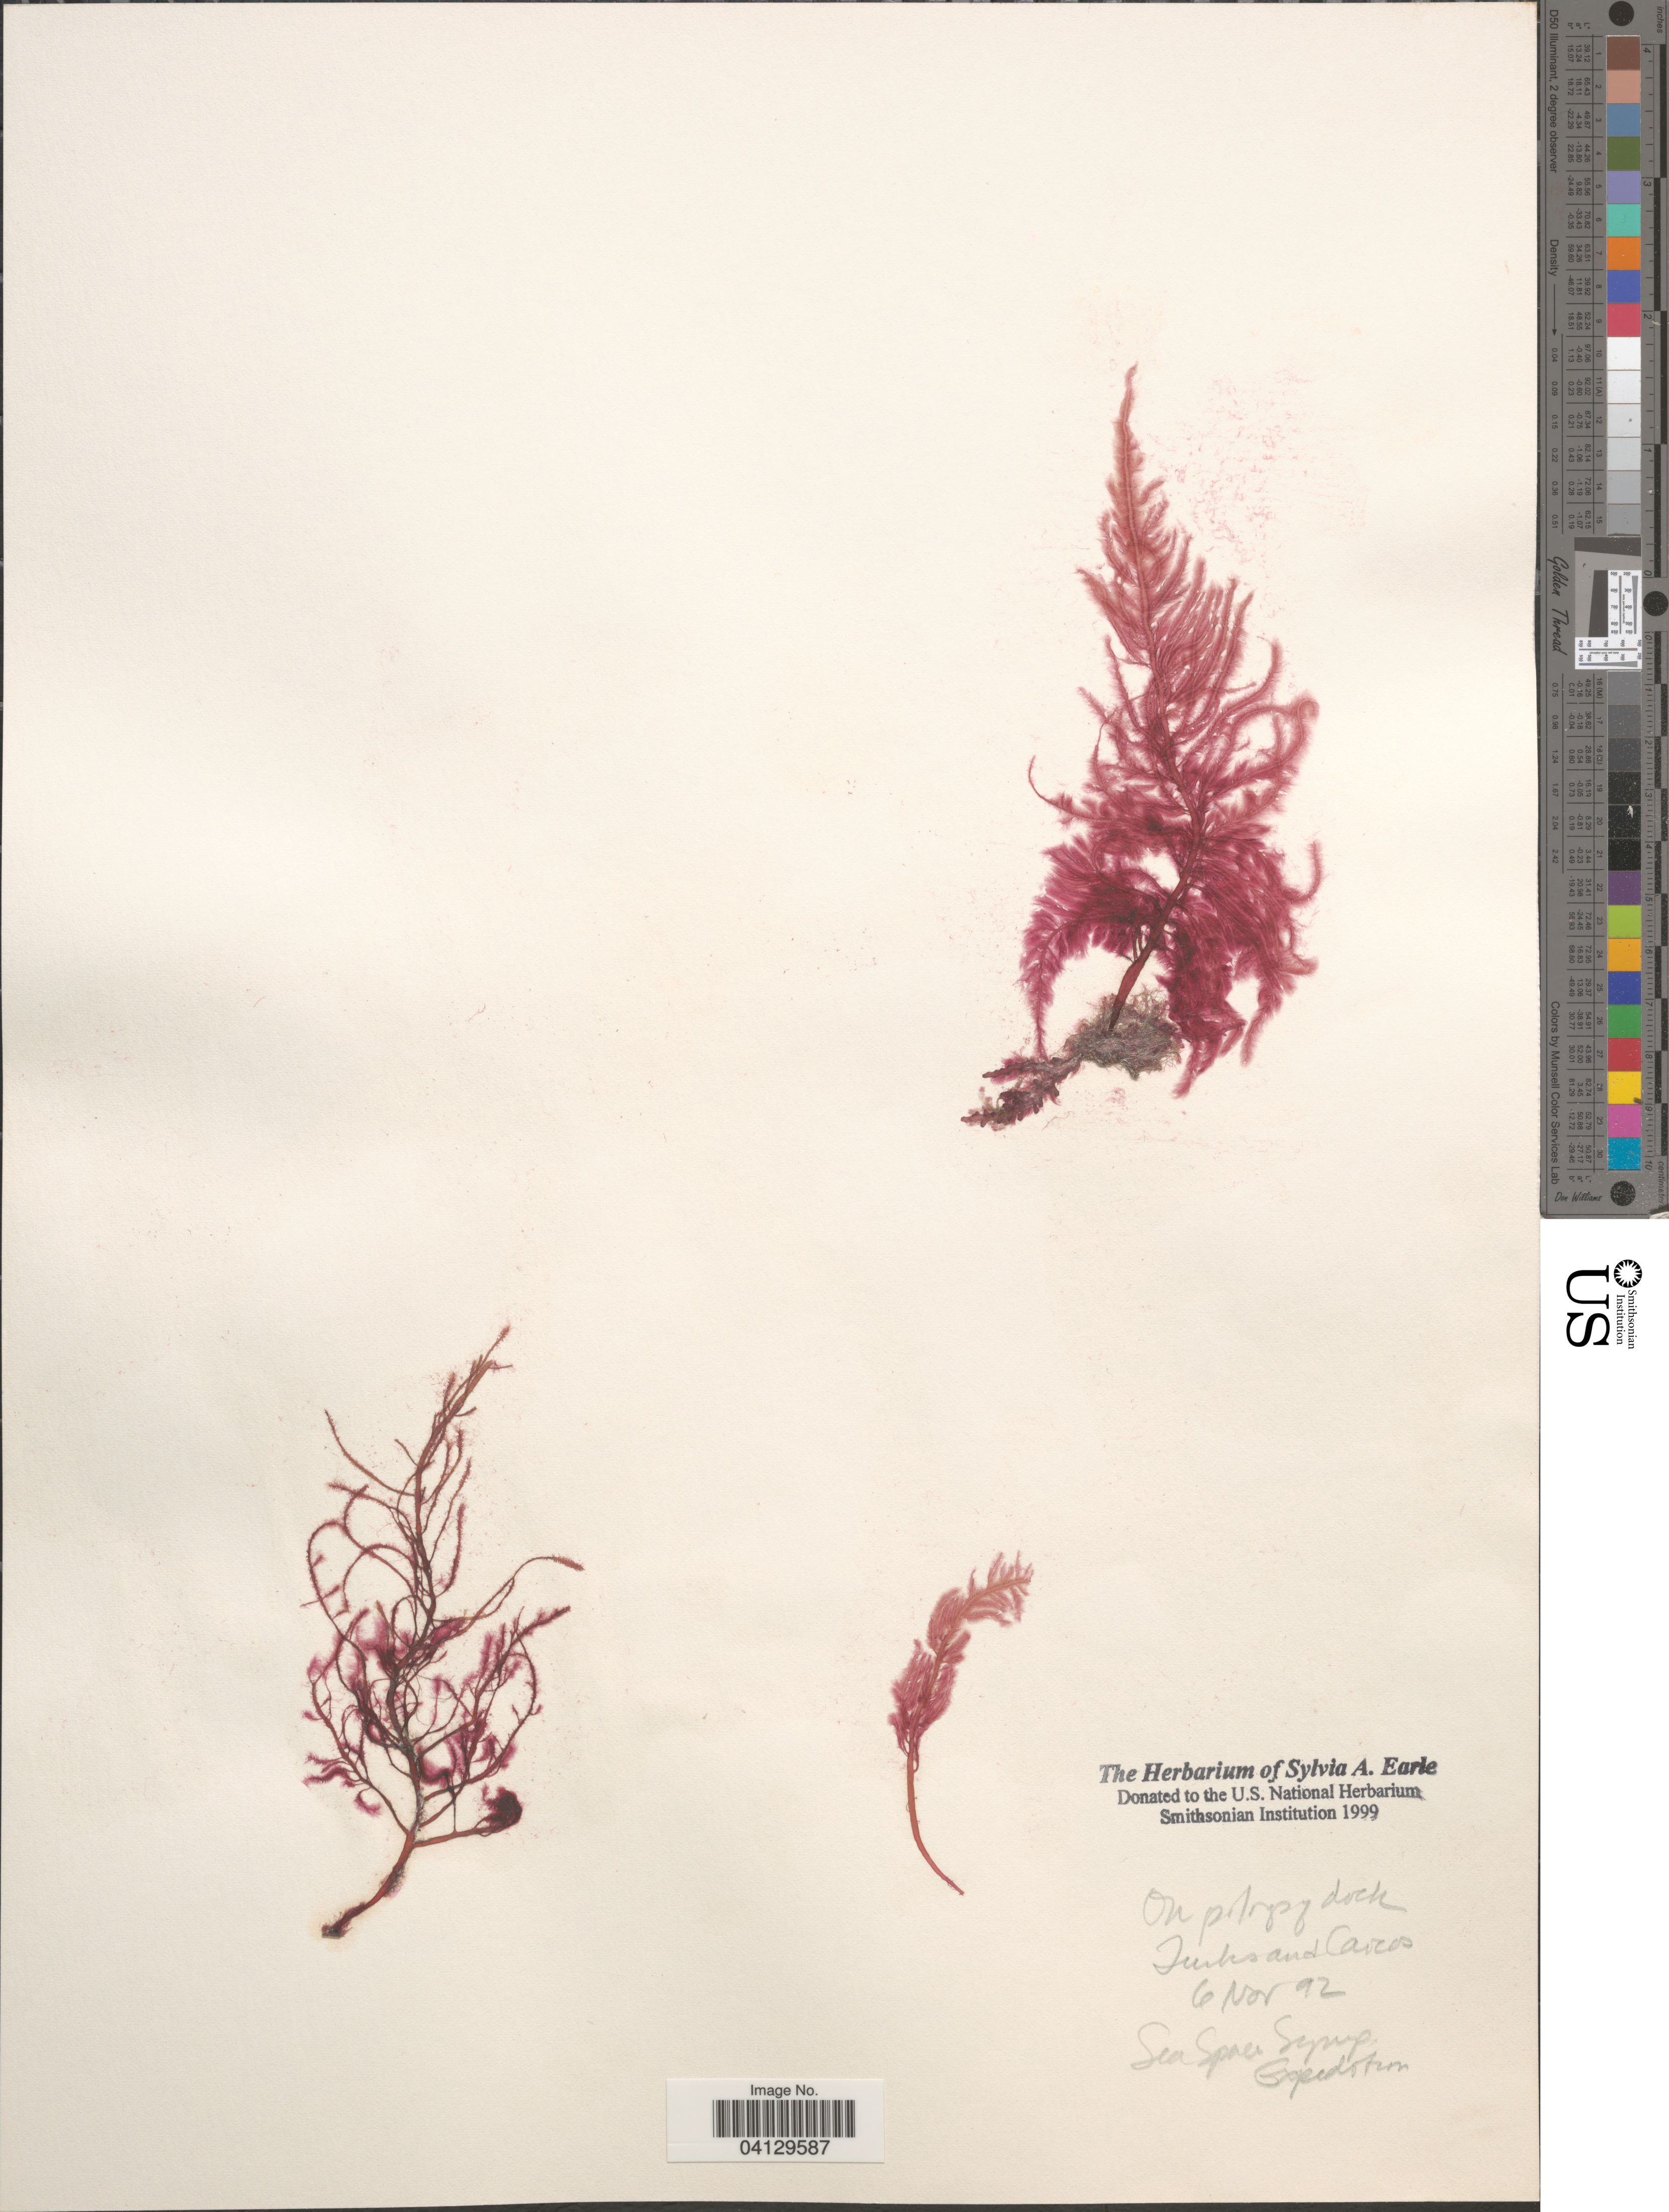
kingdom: Plantae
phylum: Rhodophyta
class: Florideophyceae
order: Corallinales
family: Corallinaceae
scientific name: Crustose Coralline Algae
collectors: Ex herb. Sylvia A. Earle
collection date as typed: Transcribed d/m/y: 6/11/92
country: Turks and Caicos Islands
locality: Turks and Caicos. Sea Space Symp. Expedtition.